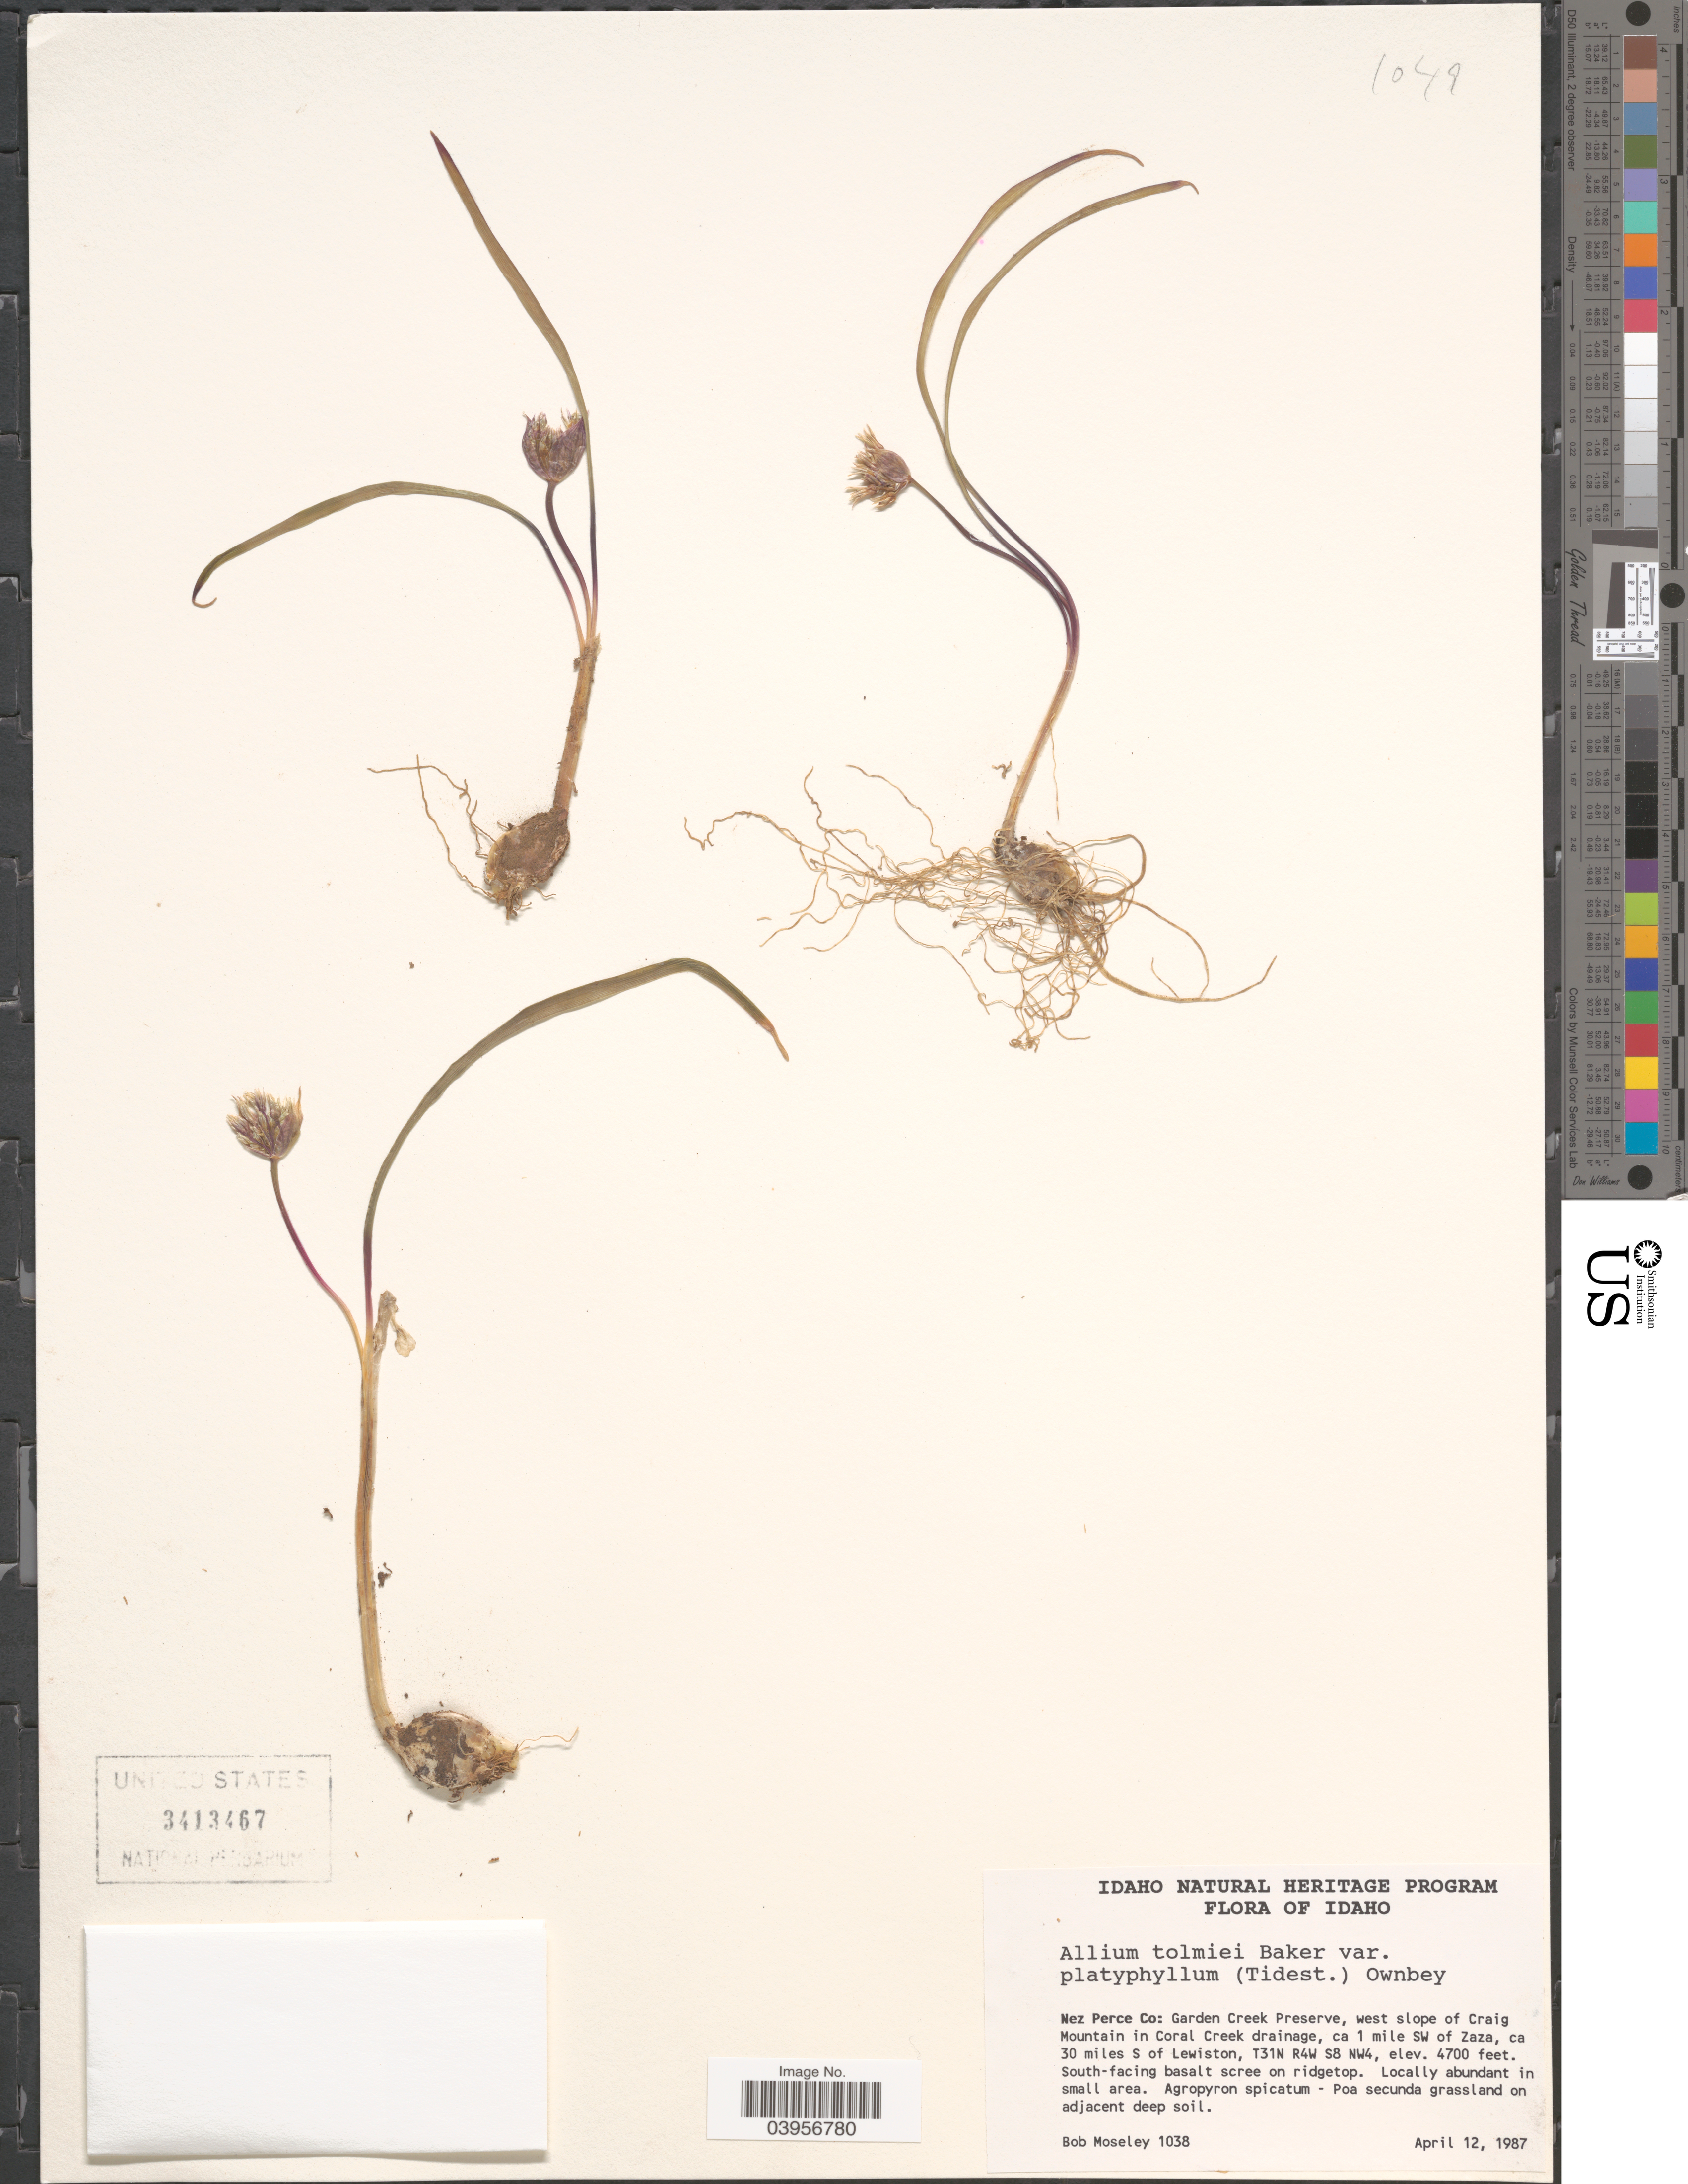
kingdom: Plantae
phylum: Tracheophyta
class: Liliopsida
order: Asparagales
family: Amaryllidaceae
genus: Allium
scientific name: Allium tolmiei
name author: Baker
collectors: B. Moseley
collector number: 1038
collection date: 1987-04-12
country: United States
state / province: Idaho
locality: Nez Perce Co: Garden Creek Preserve, west slope of Craig Mountain in Coral Creek drainage, ca 1 mile SW of Zaza, ca 30 miles S of Lewiston, T31N R4W S8 NW4. South-facing basalt scree on ridgetop.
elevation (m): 1433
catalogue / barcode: US 3413467